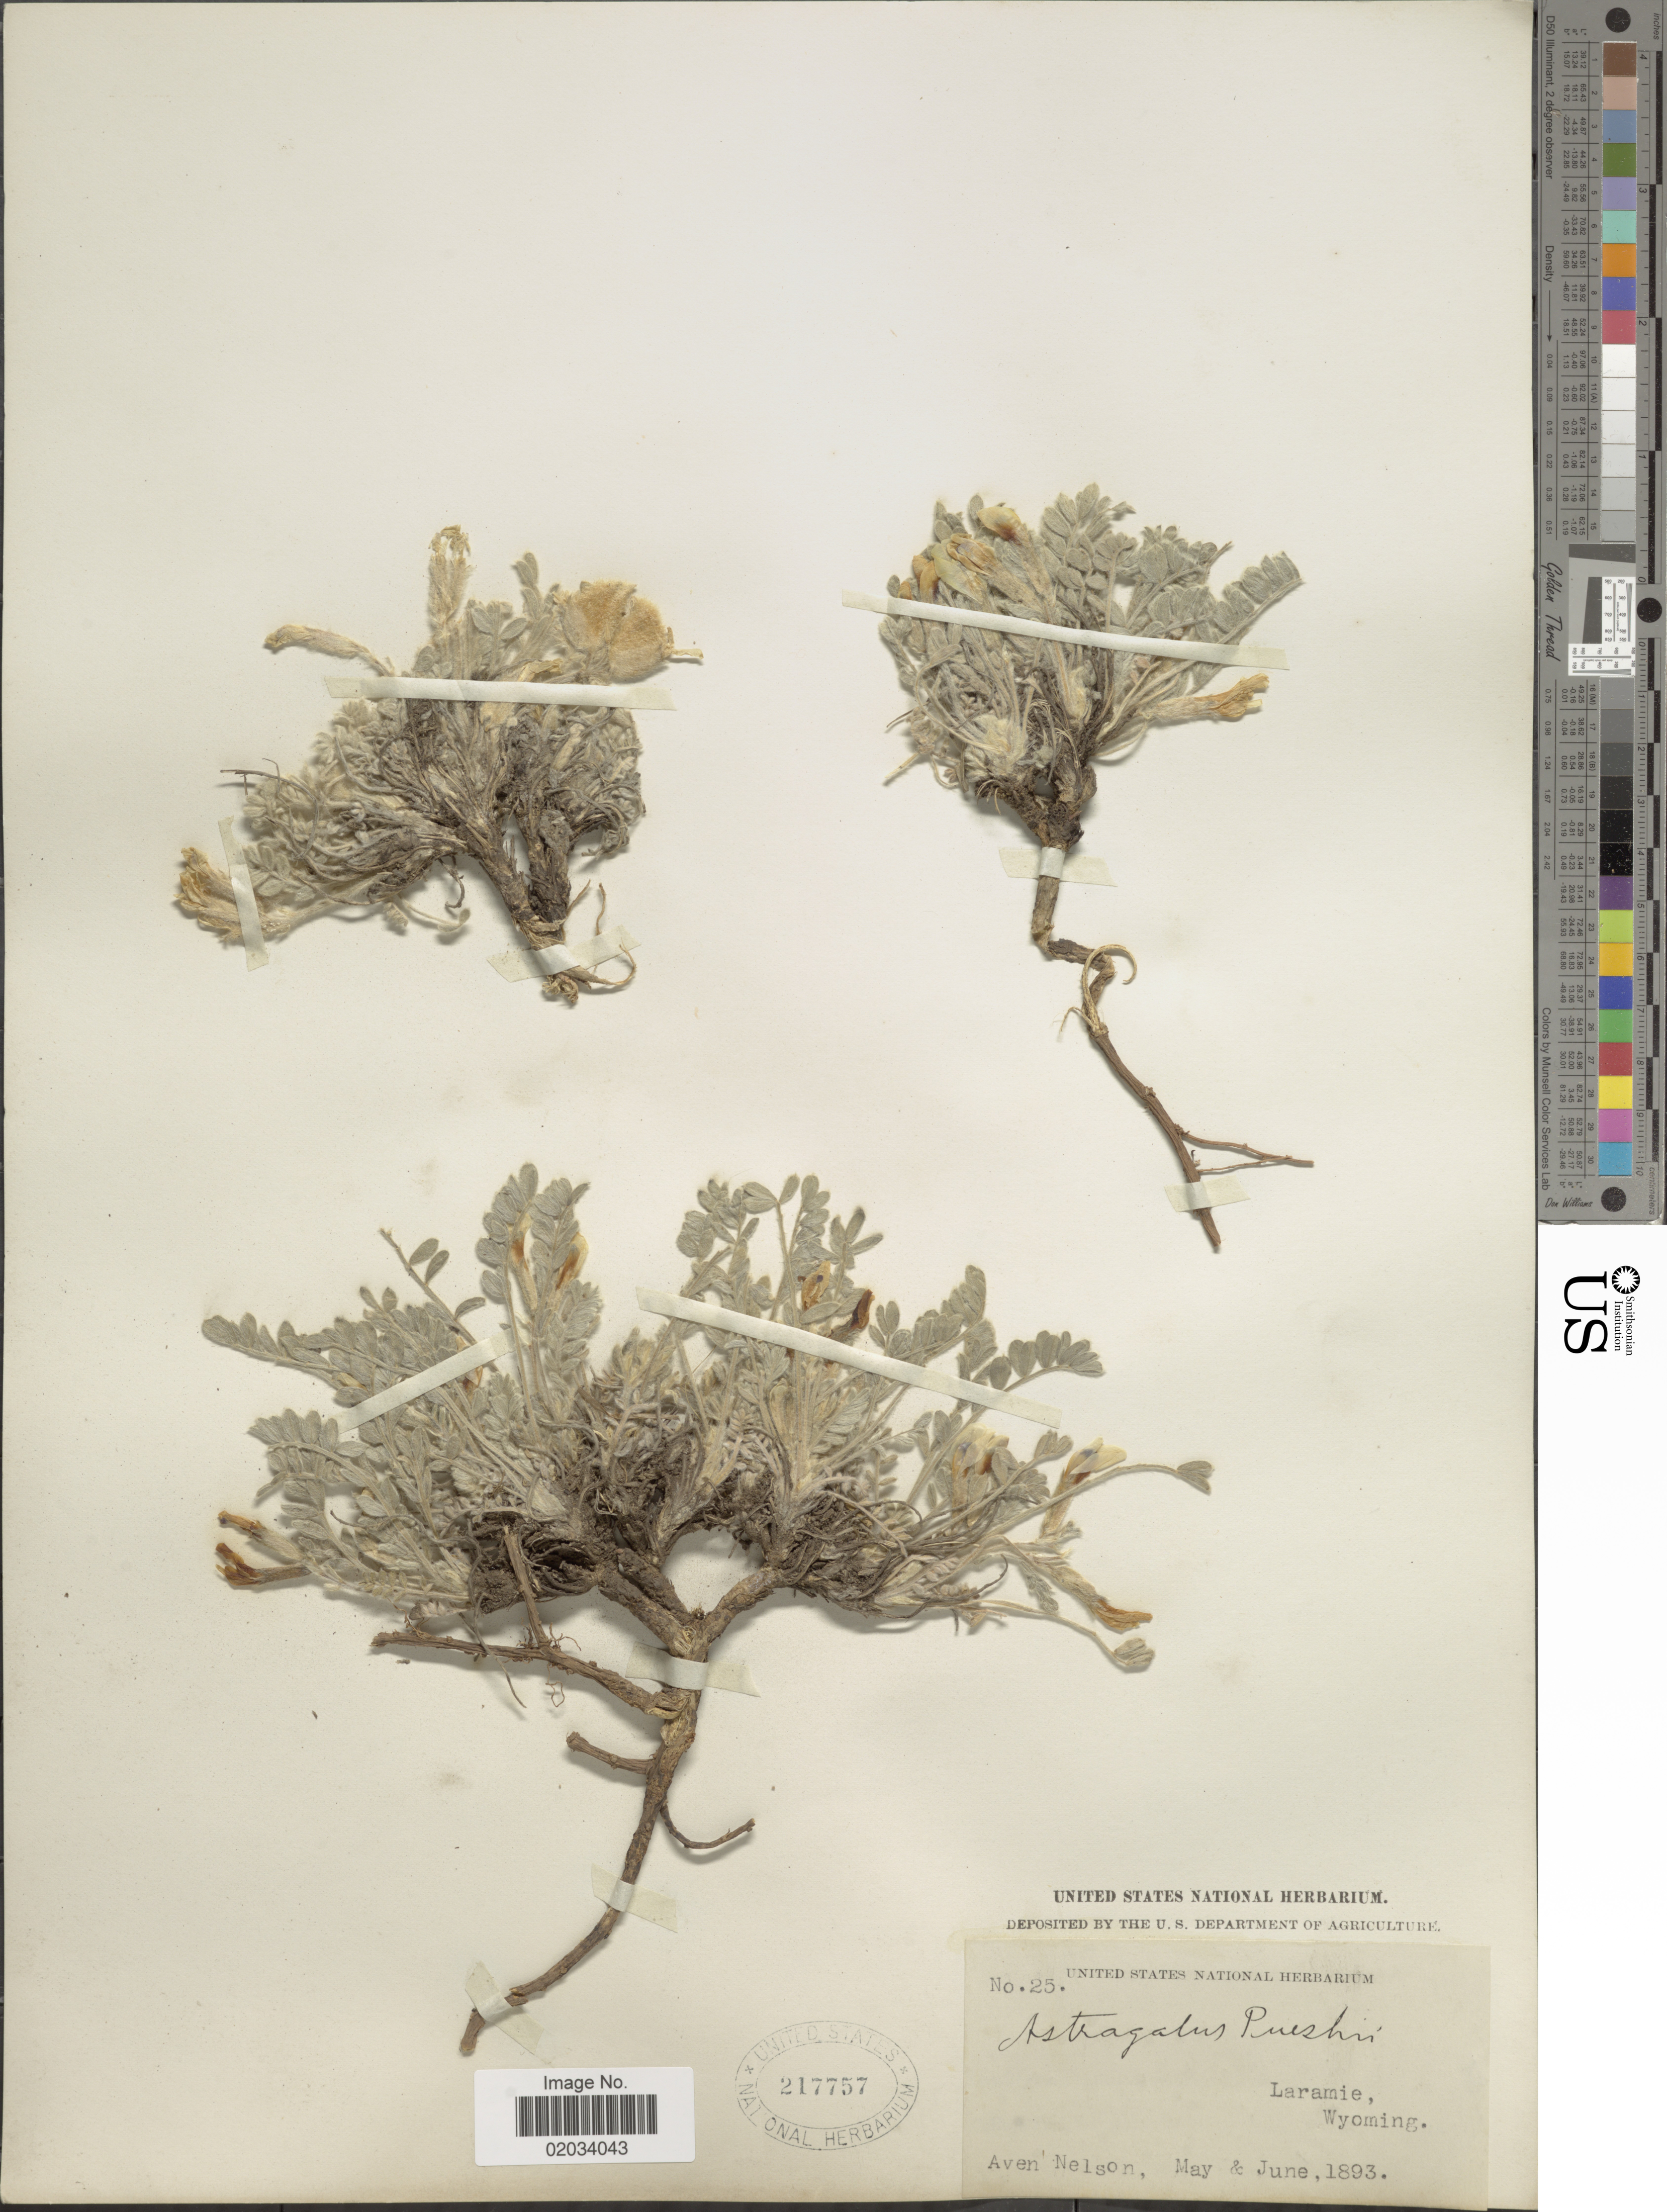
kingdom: Plantae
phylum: Tracheophyta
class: Magnoliopsida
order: Fabales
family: Fabaceae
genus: Astragalus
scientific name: Astragalus purshii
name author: Douglas ex Hook.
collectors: A. Nelson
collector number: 25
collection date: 1893-05/1893-06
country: United States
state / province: Wyoming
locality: Laramie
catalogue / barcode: US 217757